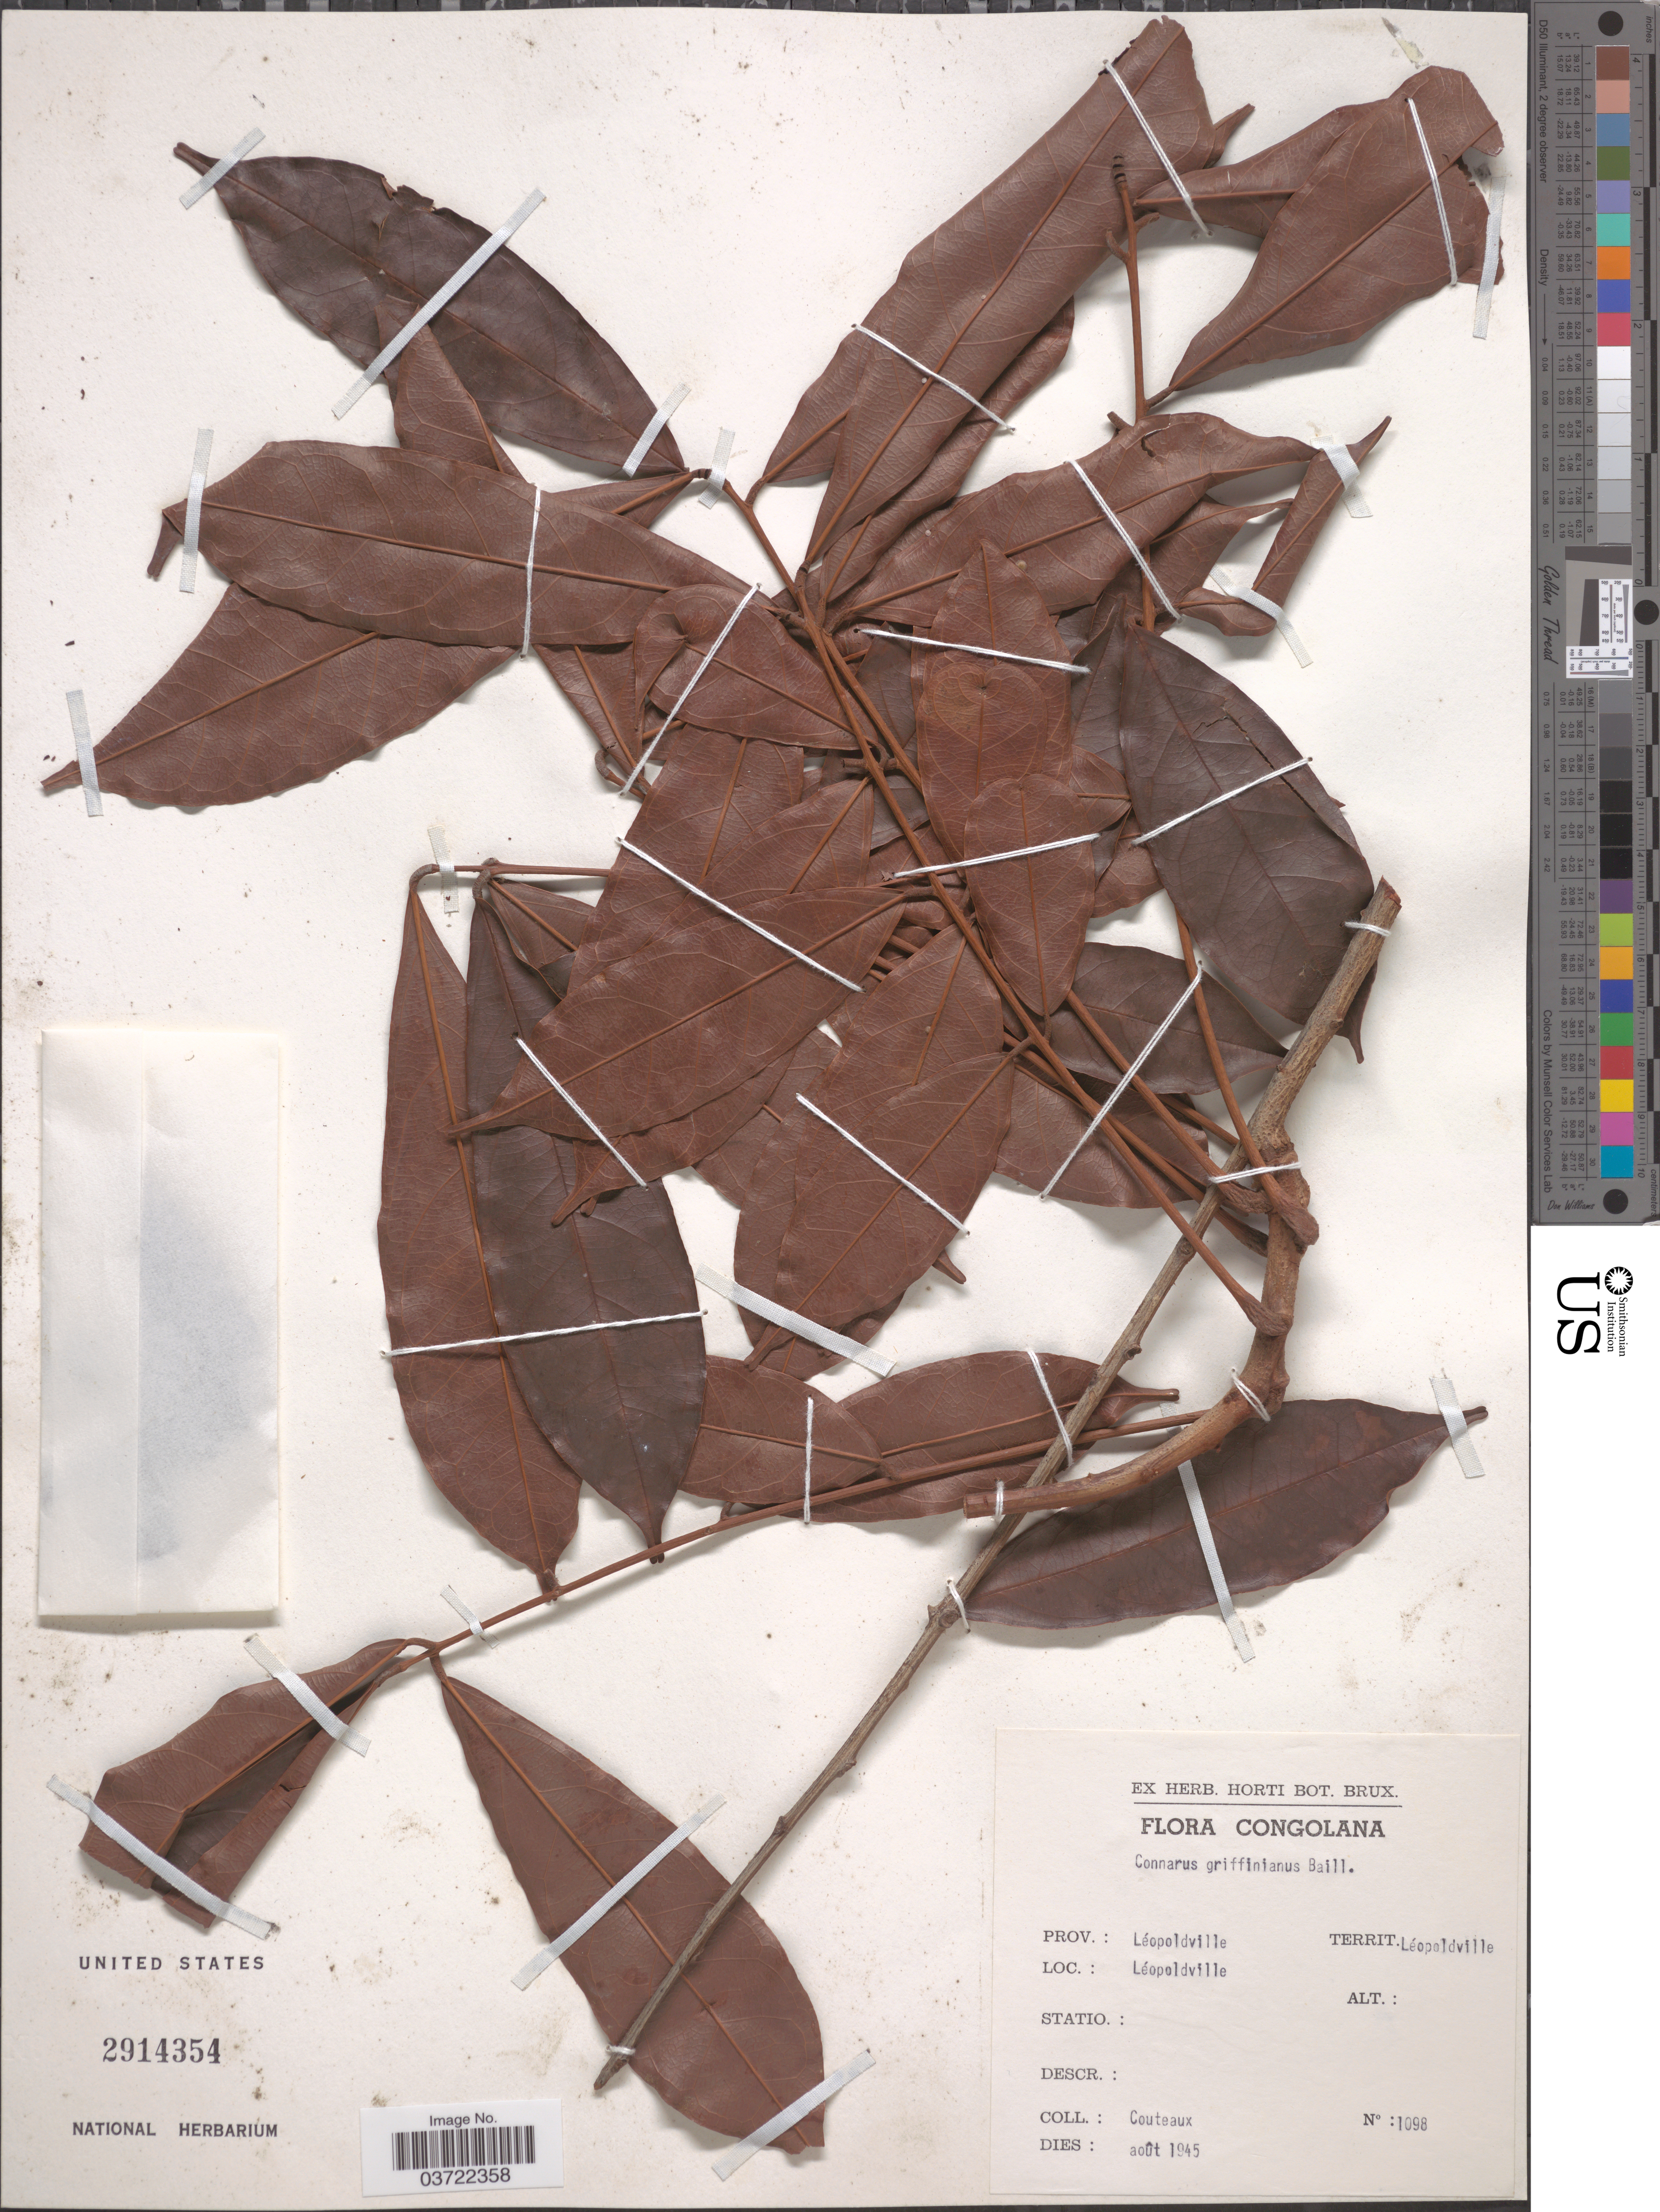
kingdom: Plantae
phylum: Tracheophyta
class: Magnoliopsida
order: Oxalidales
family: Connaraceae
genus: Connarus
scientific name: Connarus griffonianus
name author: Baill.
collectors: -. Couteaux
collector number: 1098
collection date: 1945-08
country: Congo, Democratic Republic of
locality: Congolana. Prov.: Léopoldville. Léopoldville. Territ. Léopoldville.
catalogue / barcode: US 2914354